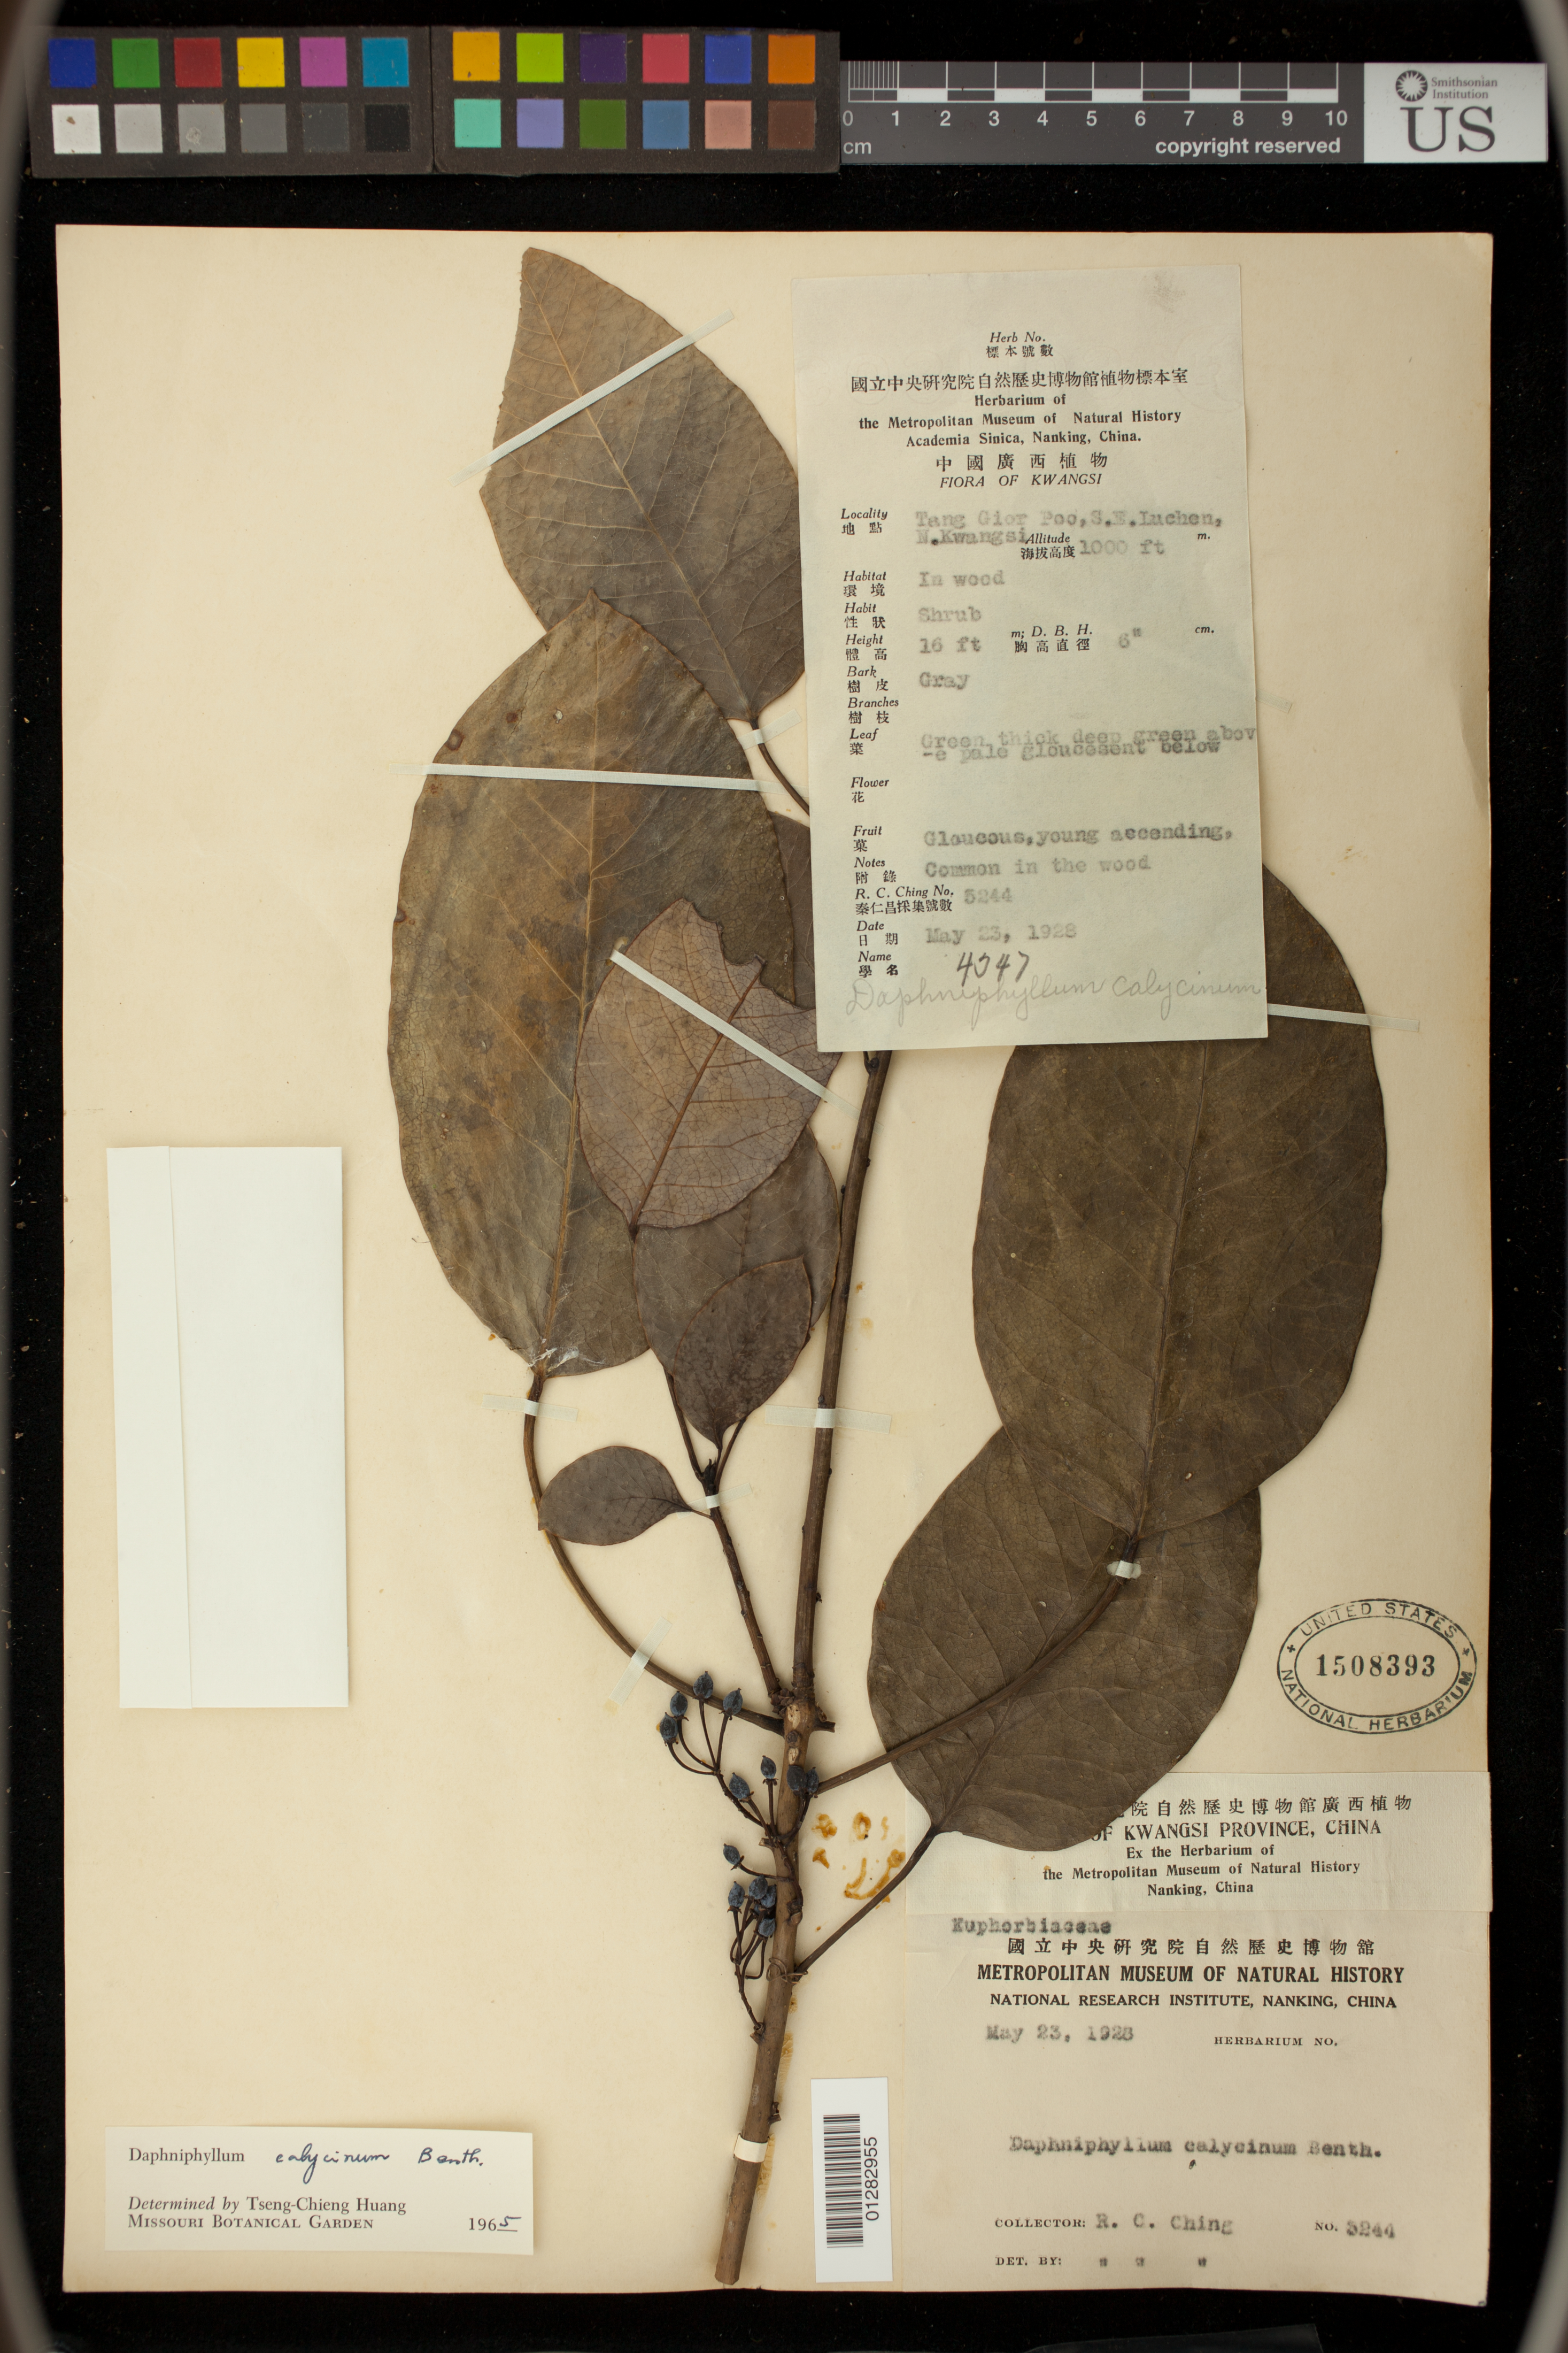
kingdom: Plantae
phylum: Tracheophyta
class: Magnoliopsida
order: Saxifragales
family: Daphniphyllaceae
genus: Daphniphyllum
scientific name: Daphniphyllum calycinum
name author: Benth.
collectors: R. C. Ching & W. Y. Chun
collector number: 5244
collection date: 1928-05-23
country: China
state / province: Guangxi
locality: Tang Gior Poo, S.E.Luchen, N. Kwangsi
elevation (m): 305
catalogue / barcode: US 1508393